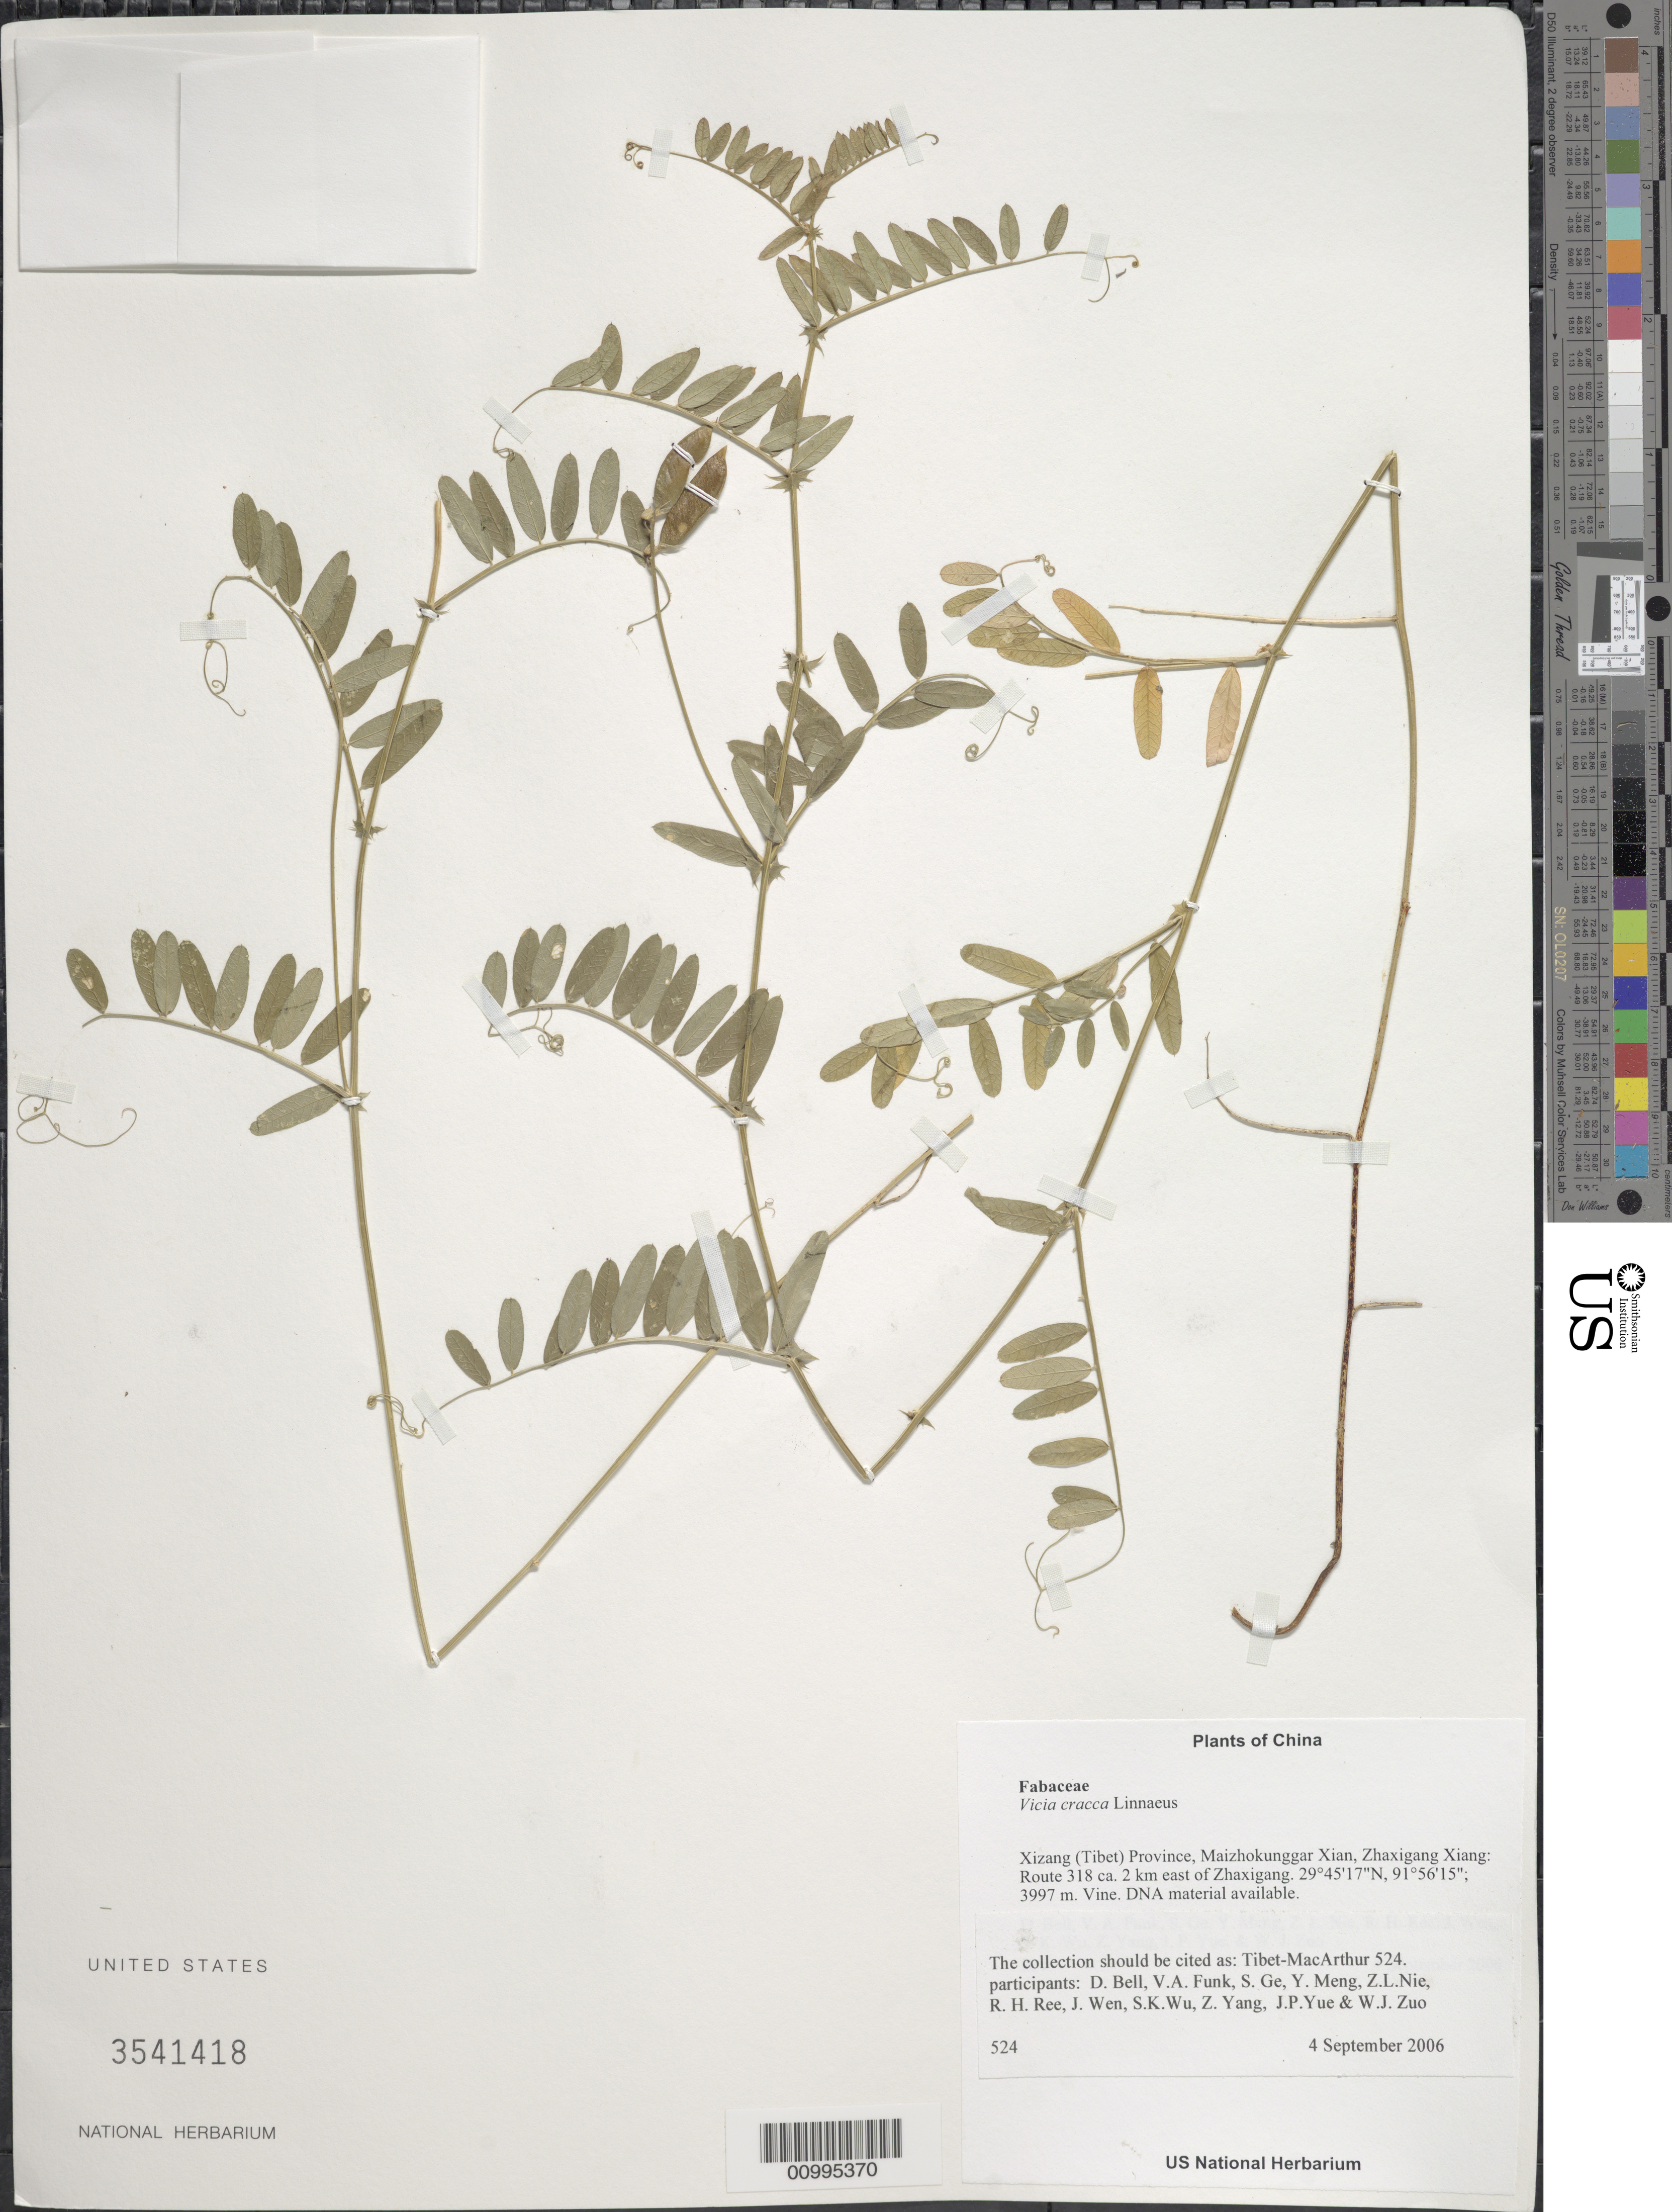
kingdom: Plantae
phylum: Tracheophyta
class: Magnoliopsida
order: Fabales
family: Fabaceae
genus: Vicia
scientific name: Vicia cracca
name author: L.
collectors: Tibet-MacArthur, D. A. Bell, V. Funk, S. Ge, Y. Meng, Z. Nie, R. Ree, J. Wen, S. K. Wu, Z. Yang, J. Yue & W. Zuo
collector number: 524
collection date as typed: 04 Sep 2006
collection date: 2006-09-04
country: China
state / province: Xizang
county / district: Maizhokunggar Xian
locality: Zhaxigang Xiang. Route 318 ca. 2 km east of Zhaxigang.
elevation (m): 3997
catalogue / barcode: US 3541418